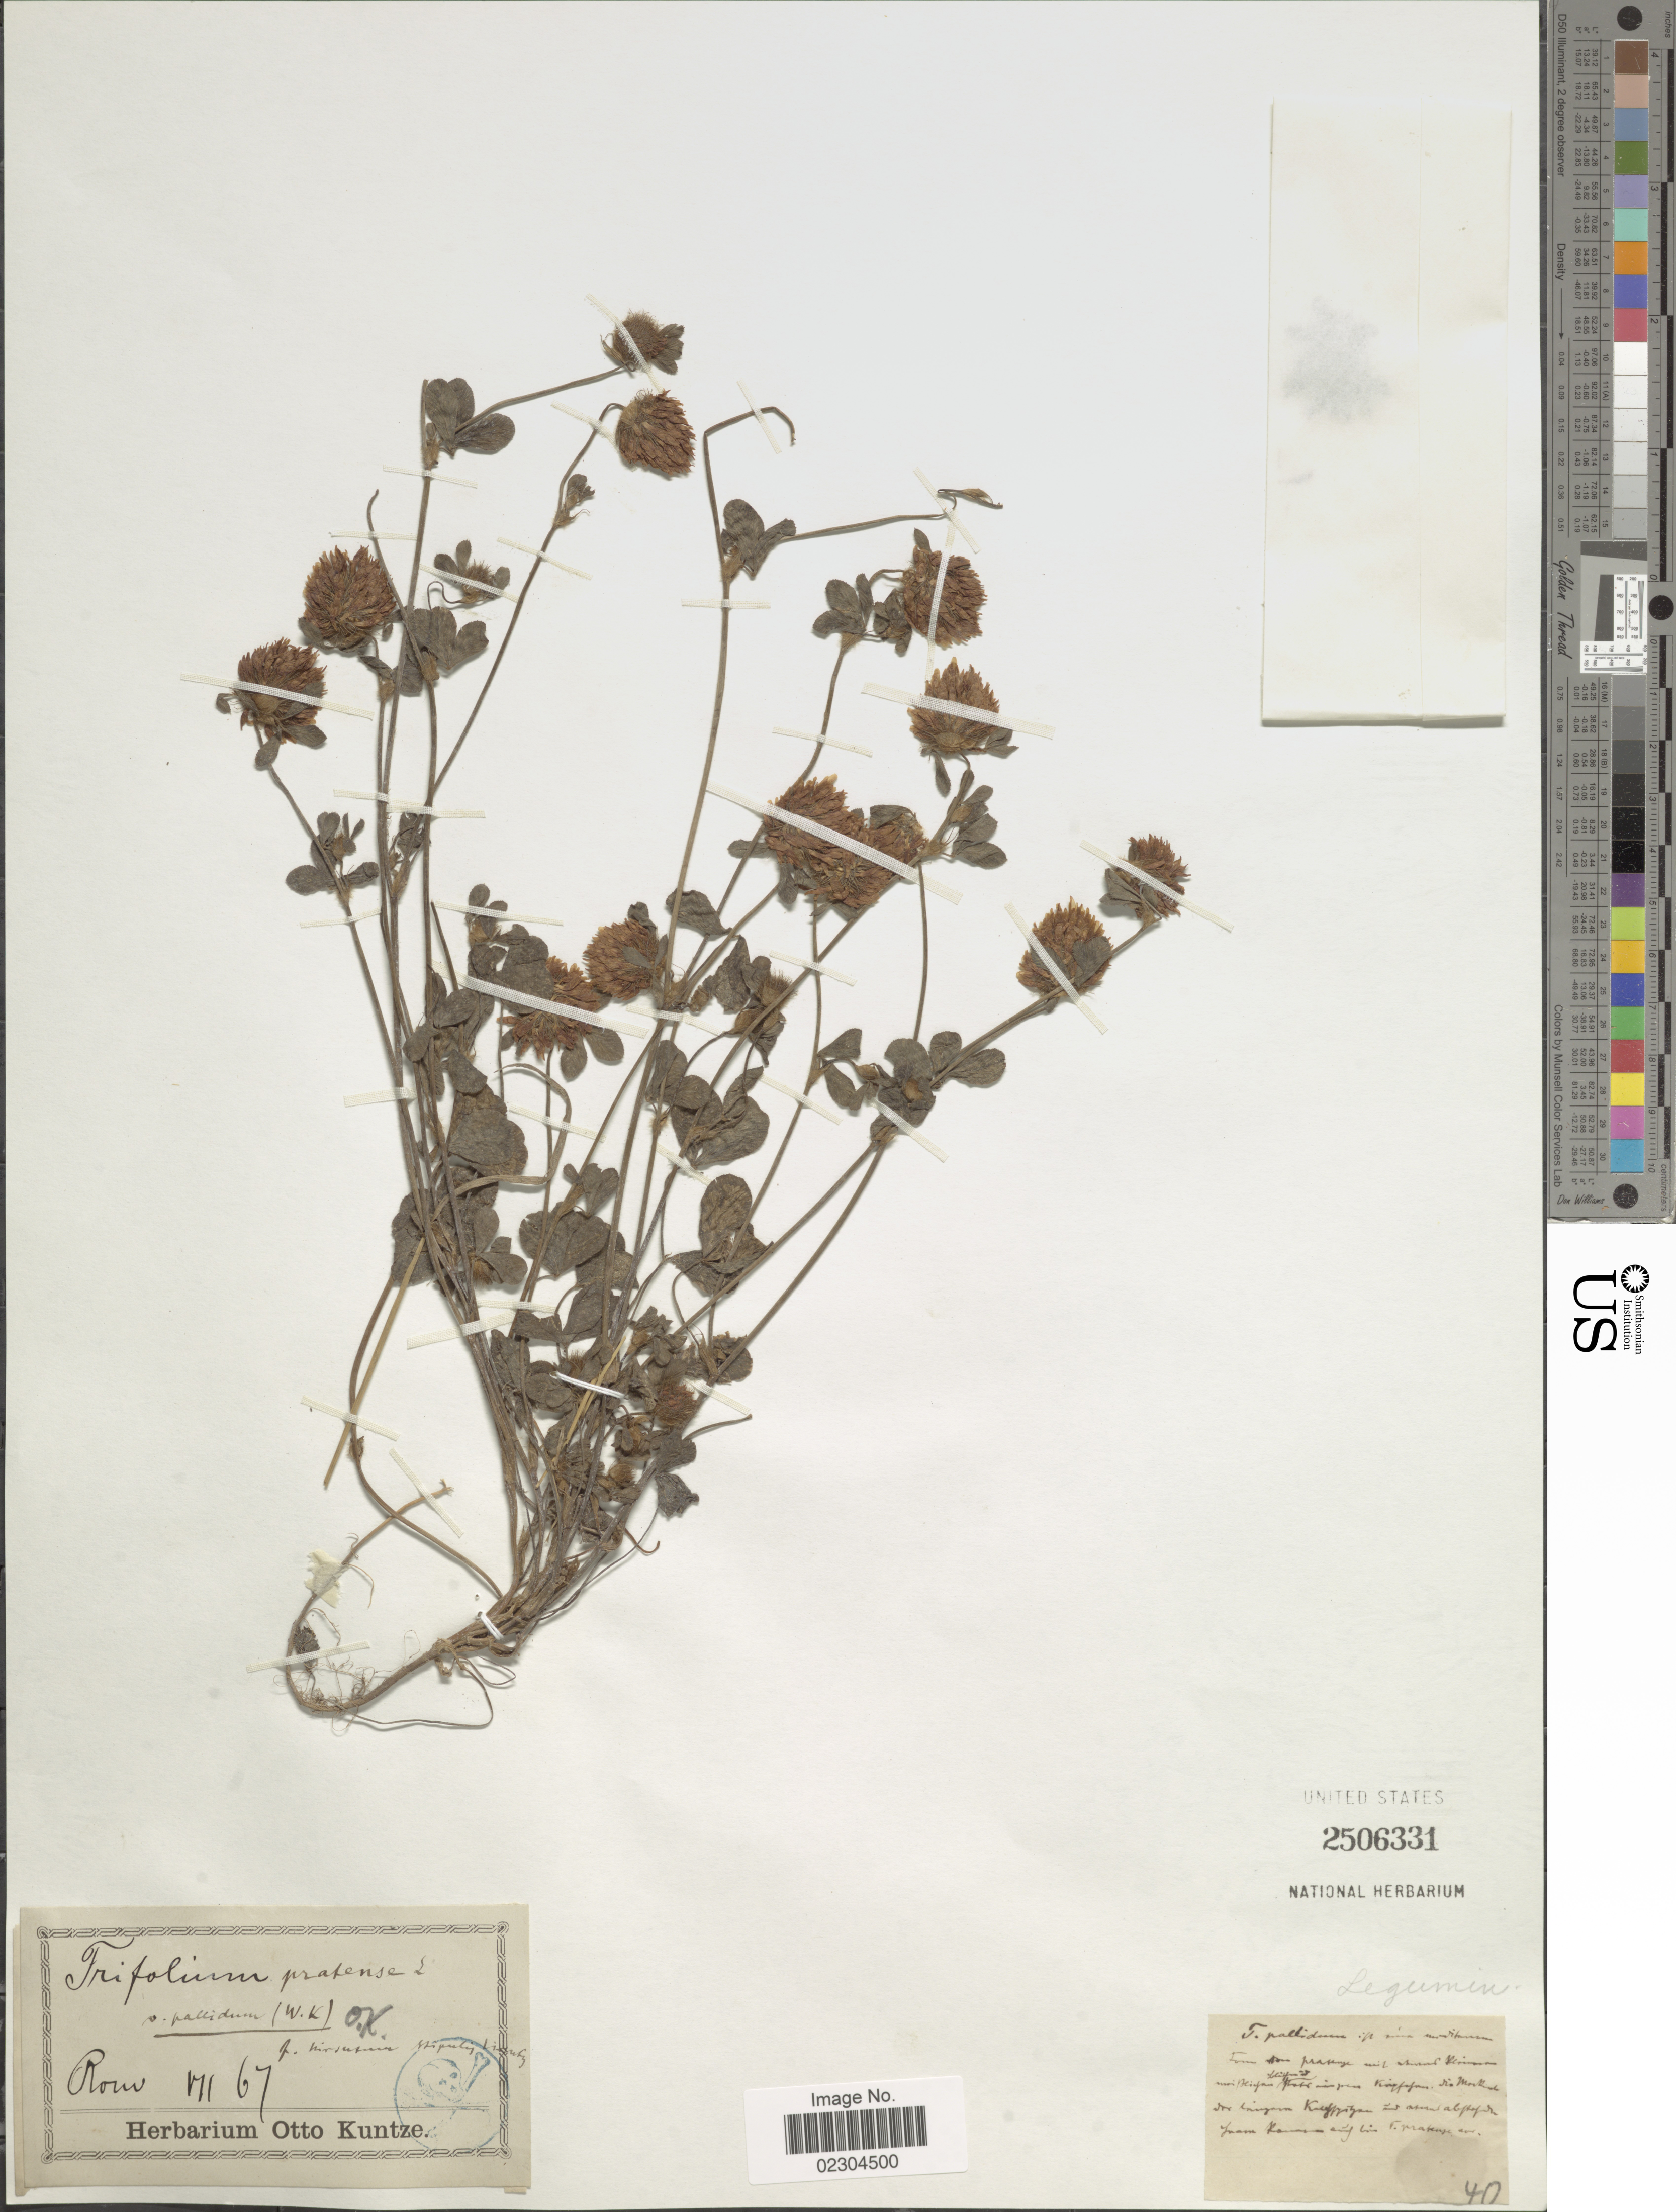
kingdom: Plantae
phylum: Tracheophyta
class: Magnoliopsida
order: Fabales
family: Fabaceae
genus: Trifolium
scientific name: Trifolium pratense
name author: L.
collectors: ex herb. Otto Kuntze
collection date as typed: Transcribed d/m/y: /7/67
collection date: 1867-07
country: Italy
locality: Rom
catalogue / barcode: US 2506331